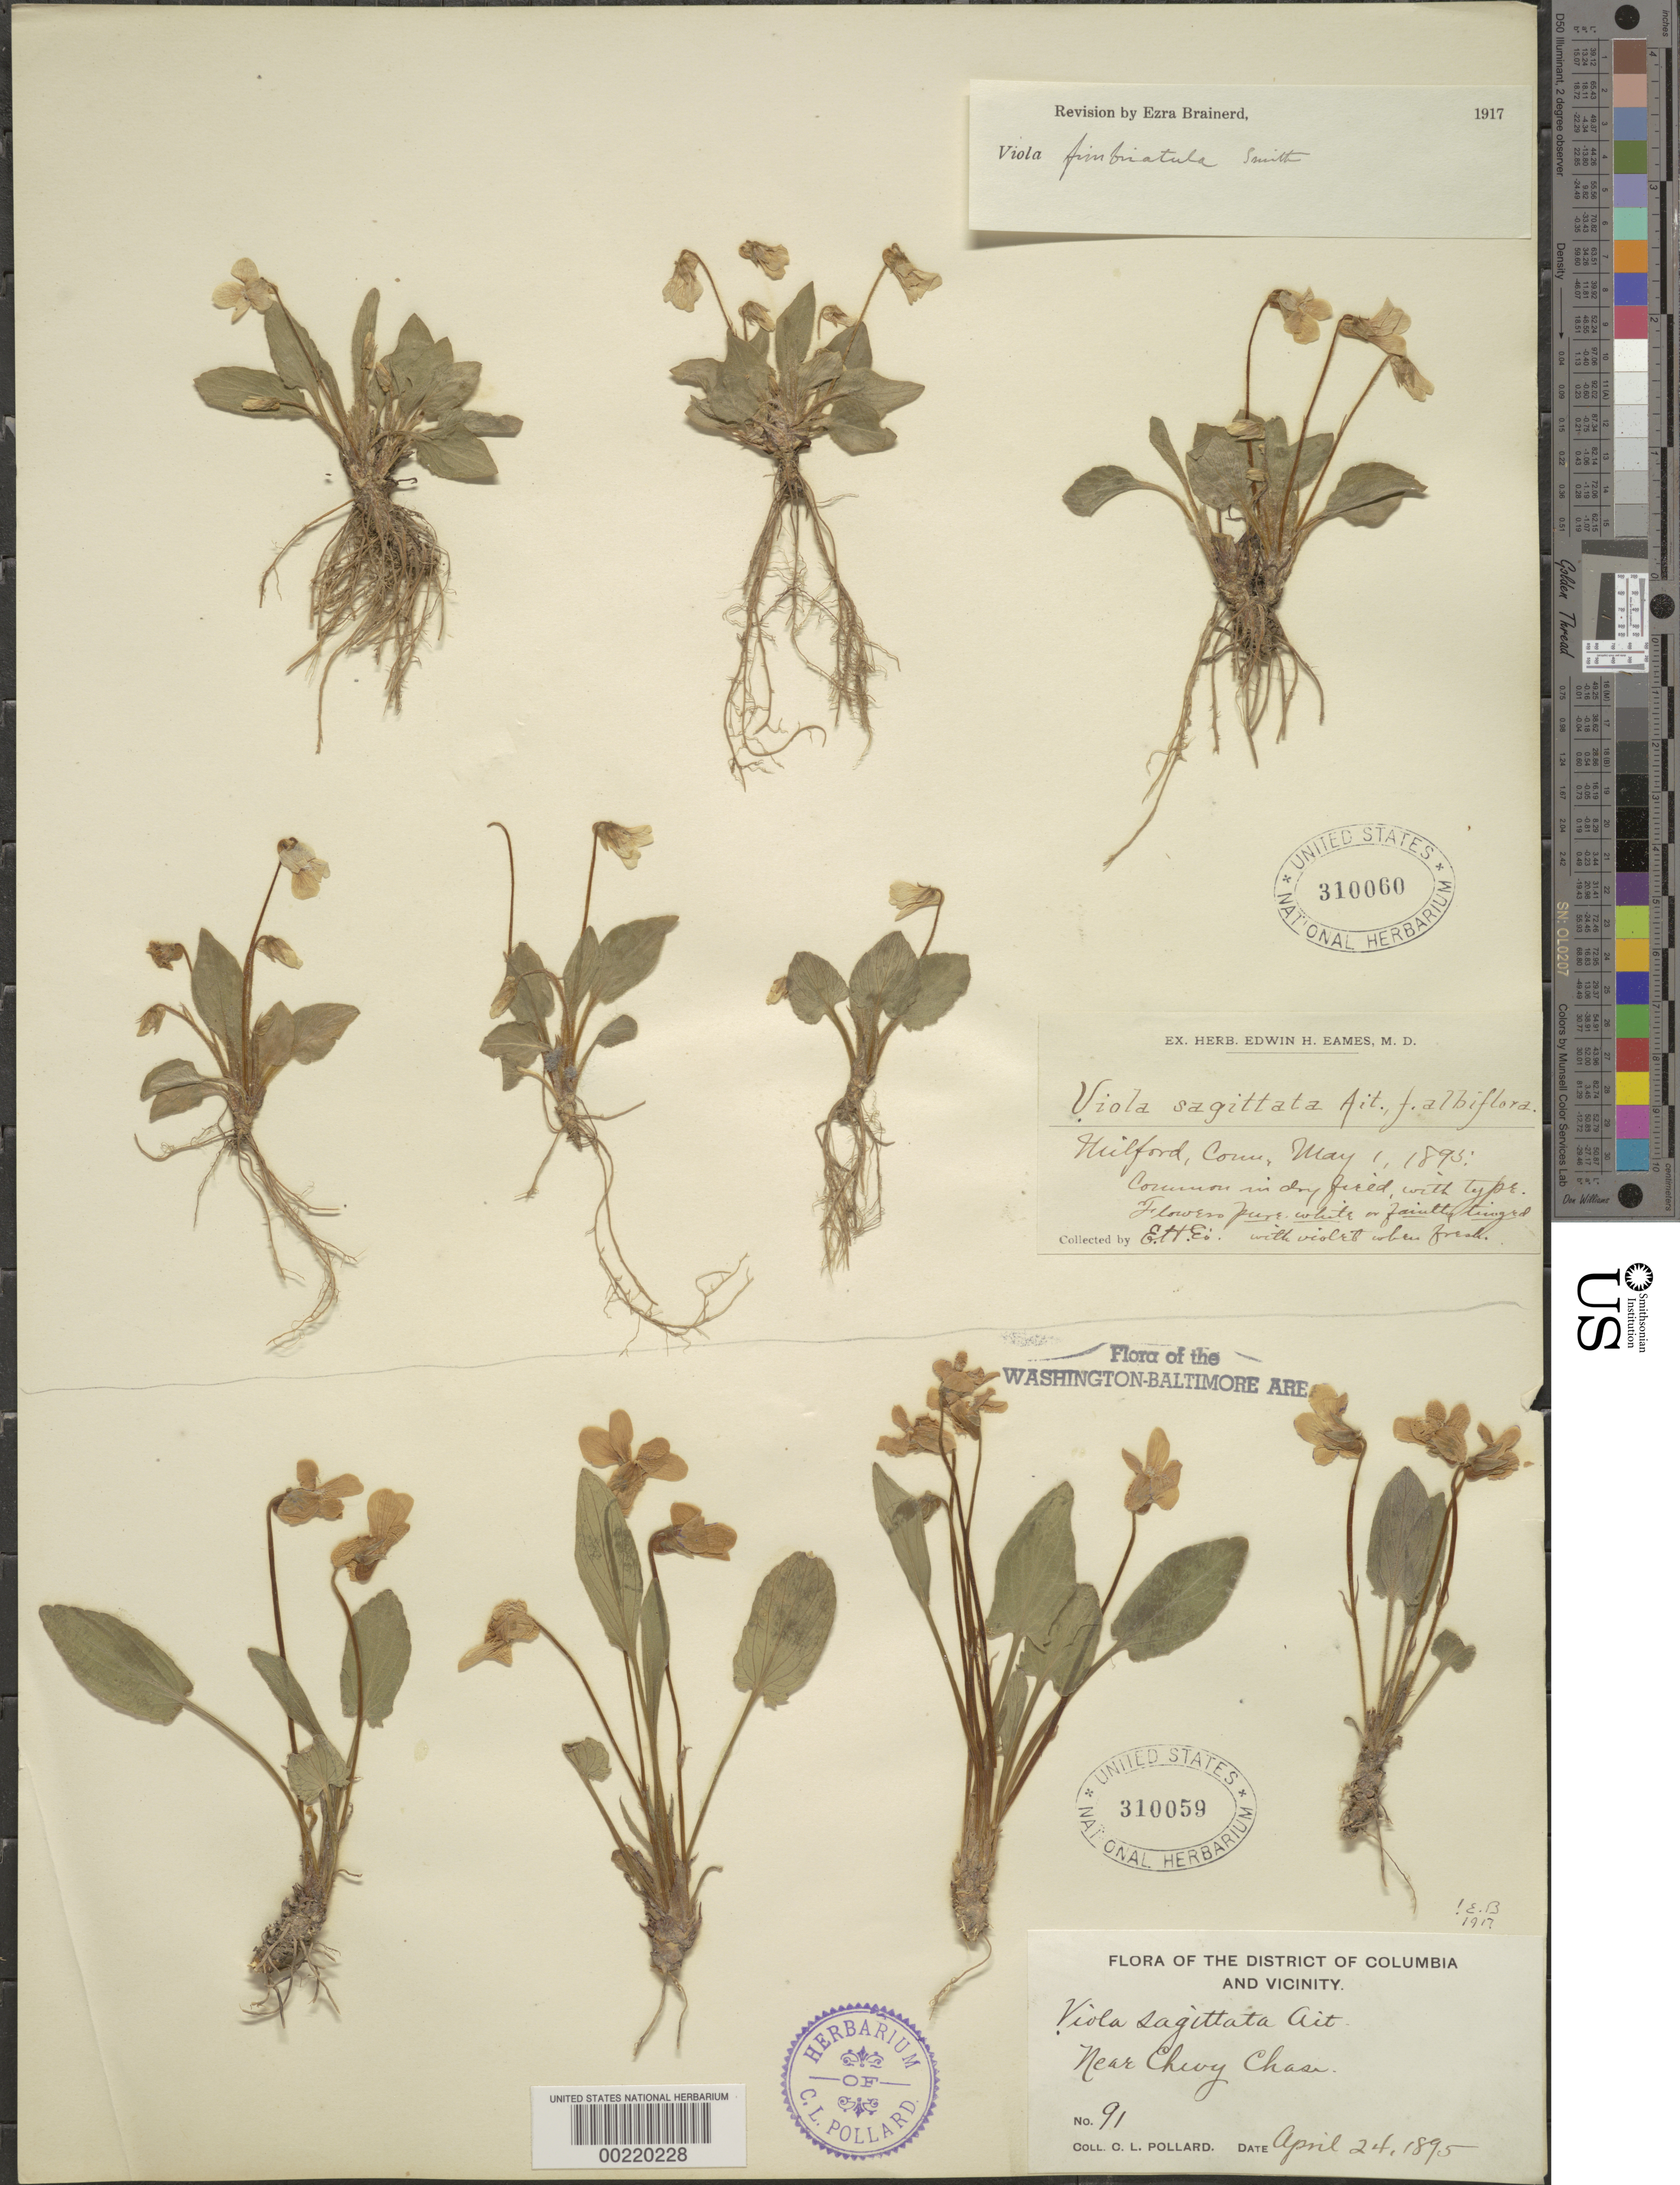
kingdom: Plantae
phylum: Tracheophyta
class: Magnoliopsida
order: Malpighiales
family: Violaceae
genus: Viola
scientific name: Viola sagittata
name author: Aiton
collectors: C. L. Pollard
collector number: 91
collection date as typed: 24 Apr 1895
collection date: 1895-04-24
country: United States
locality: Chevy Chase vicinity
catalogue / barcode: US 310059